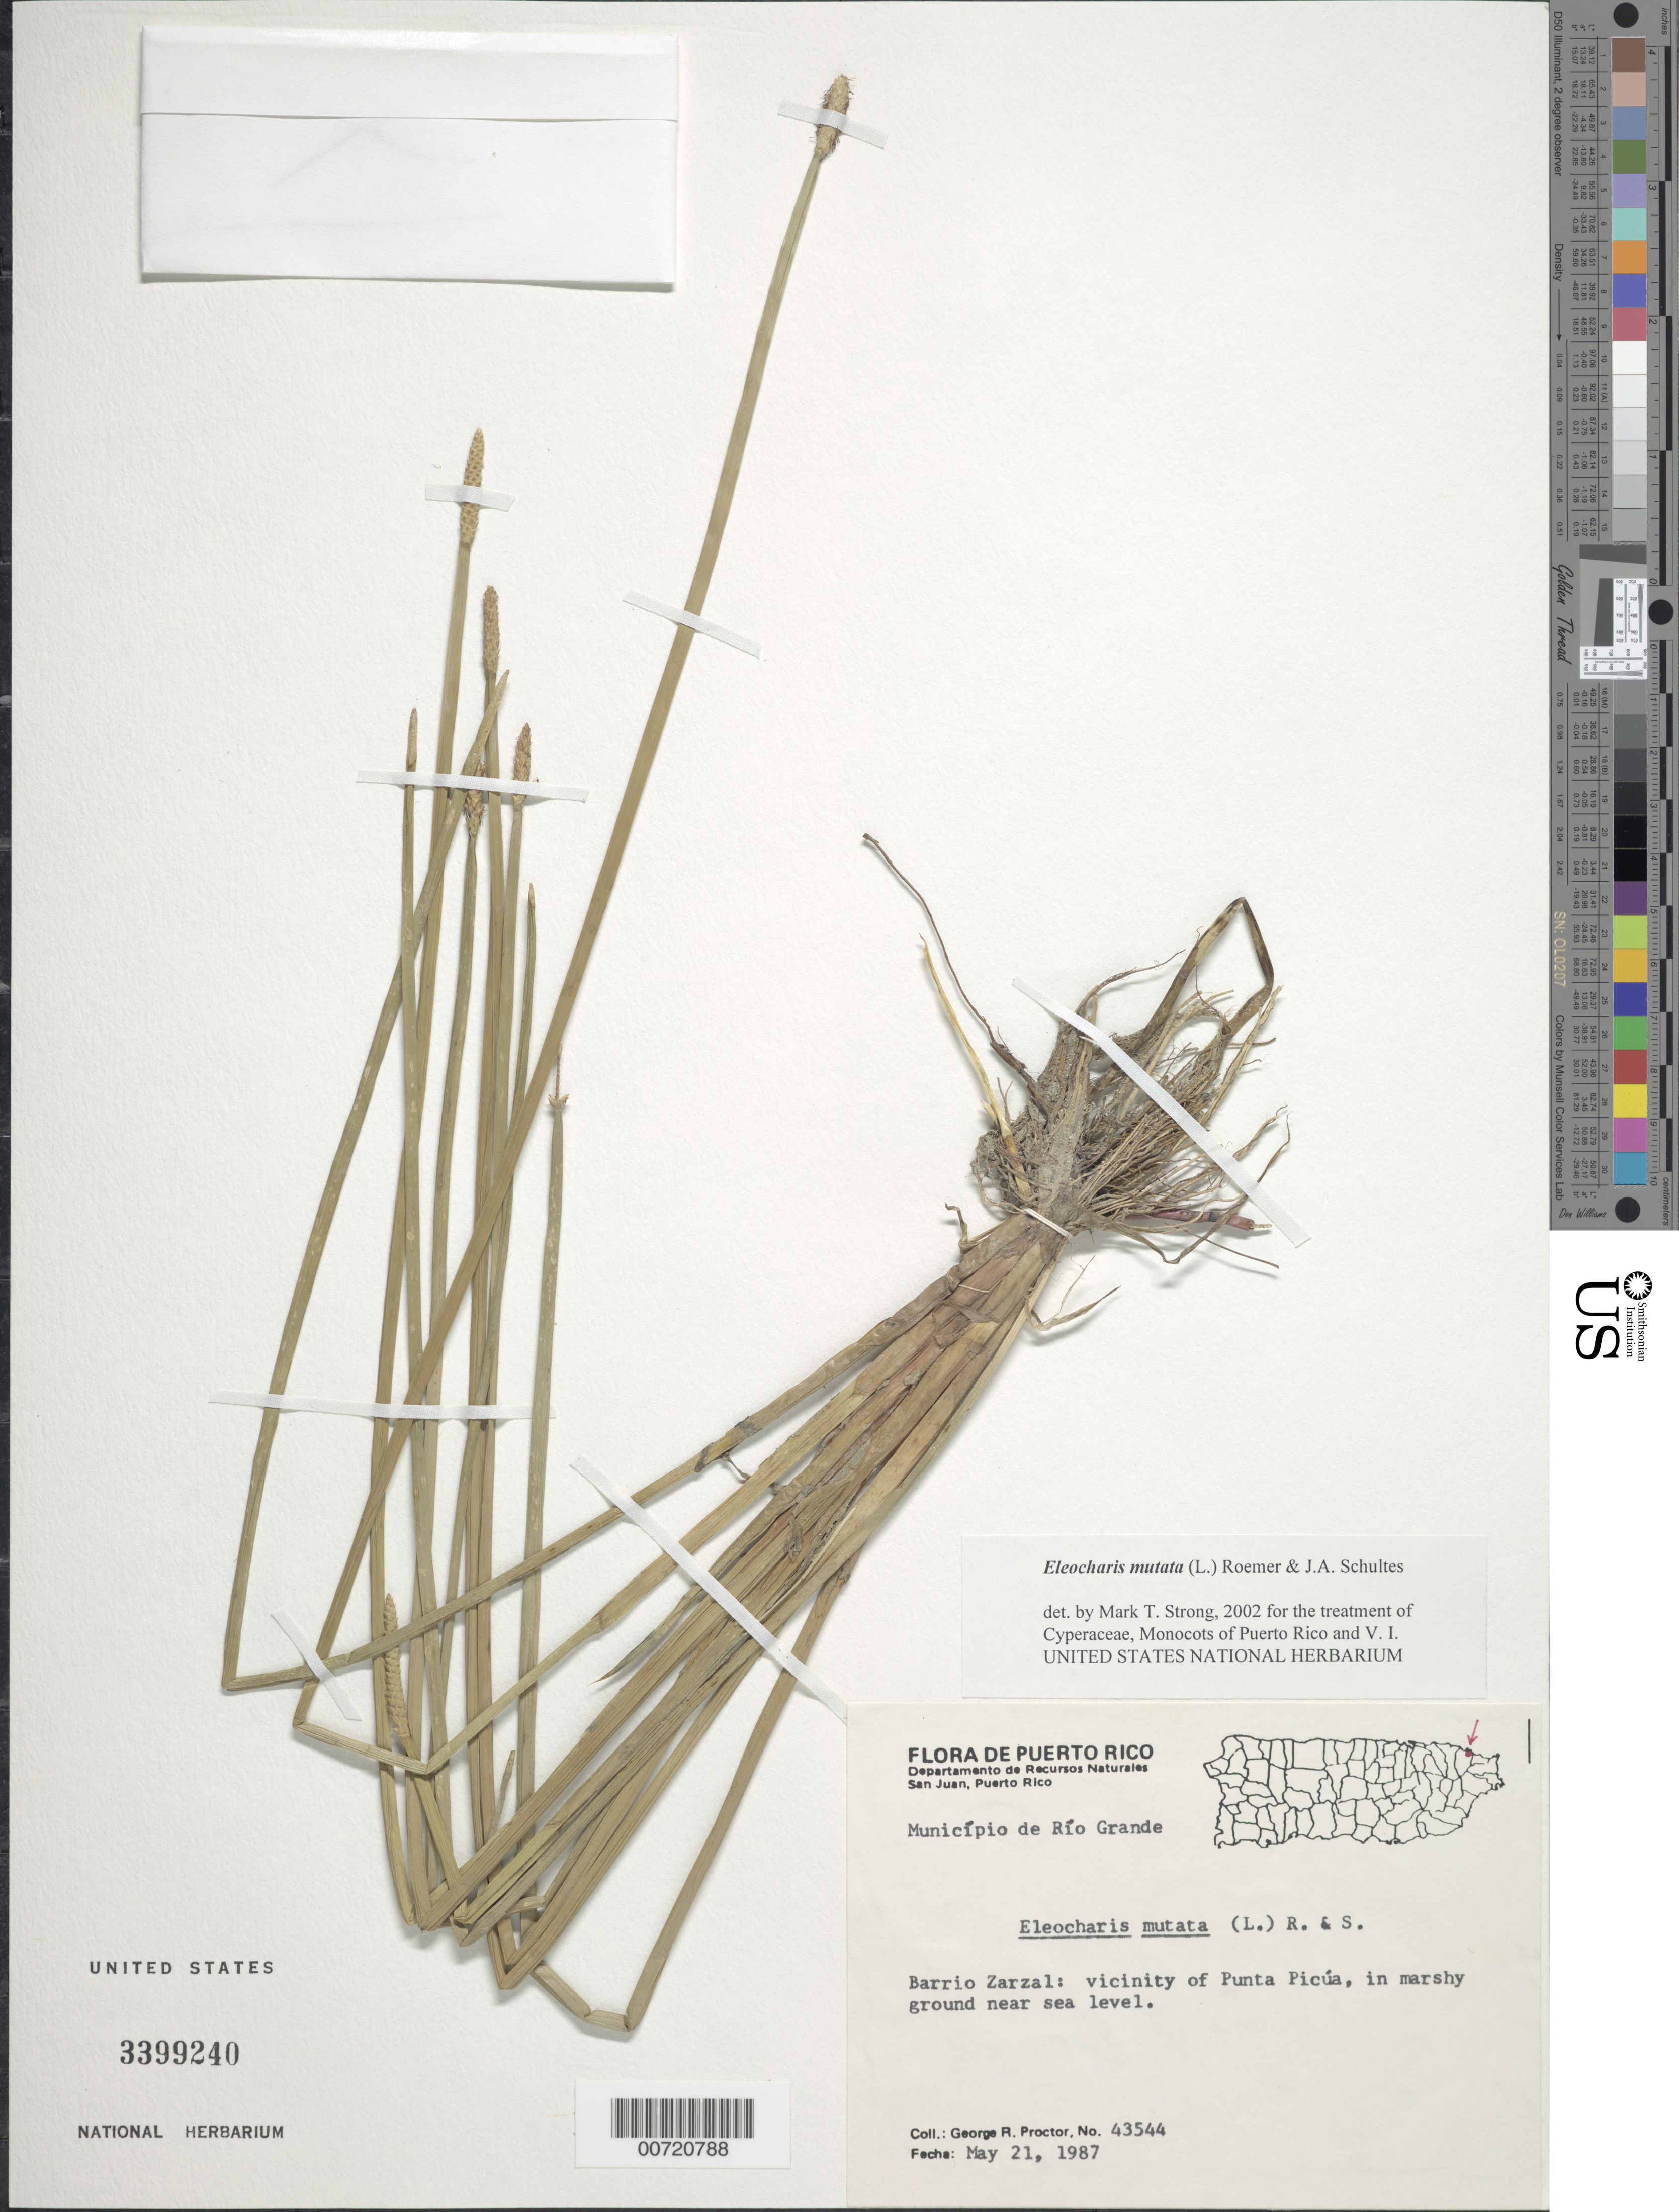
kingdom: Plantae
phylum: Tracheophyta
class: Liliopsida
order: Poales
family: Cyperaceae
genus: Eleocharis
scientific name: Eleocharis mutata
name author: (L.) Roem. & Schult.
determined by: Strong, M. T., (US), Smithsonian Institution - National Museum of Natural History (UNITED STATES)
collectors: G. R. Proctor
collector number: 43544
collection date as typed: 21 May 1987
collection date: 1987-05-21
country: Puerto Rico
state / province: Río Grande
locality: Río Grande: Barrio Zarzal, vicinity of Punta Picúa.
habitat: In marsy ground.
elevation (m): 0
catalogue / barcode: US 3399240